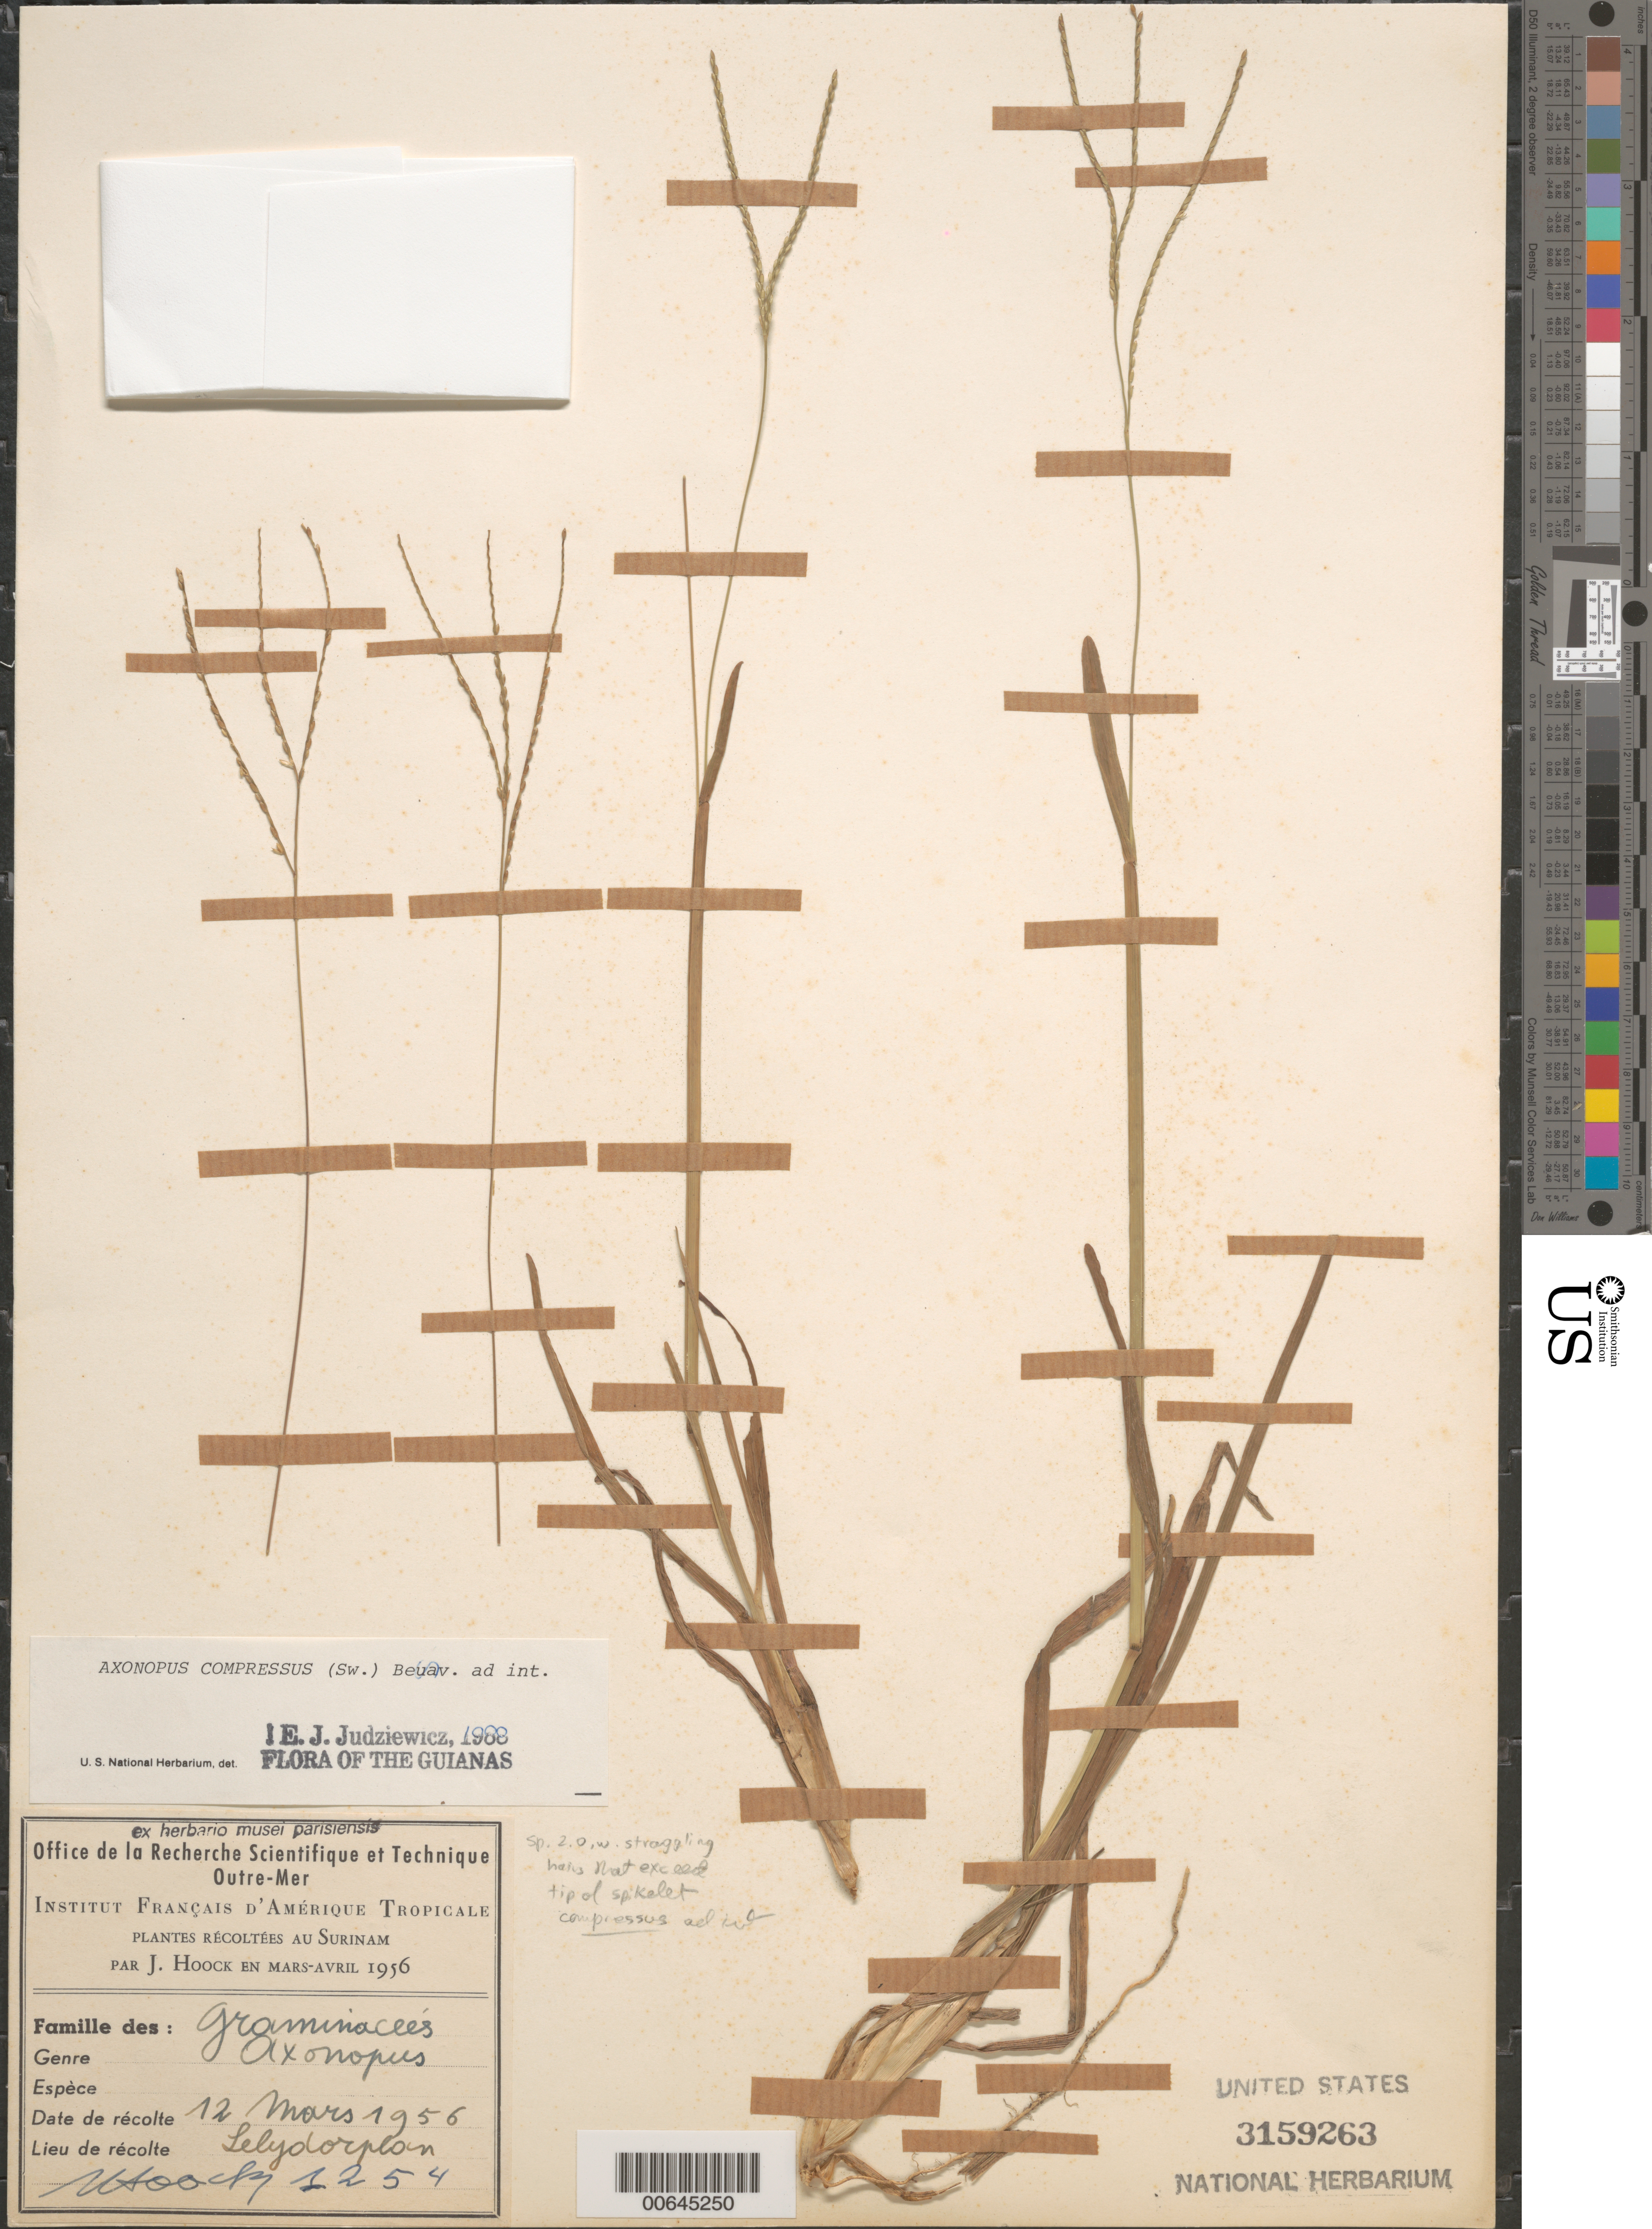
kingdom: Plantae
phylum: Tracheophyta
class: Liliopsida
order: Poales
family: Poaceae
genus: Axonopus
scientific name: Axonopus compressus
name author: (Sw.) P. Beauv.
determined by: Judziewicz, E. J.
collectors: J. Hoock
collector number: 1254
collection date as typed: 12-Mar-56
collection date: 1956-03-12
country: Suriname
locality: Lelydorplan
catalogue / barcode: US 3159263